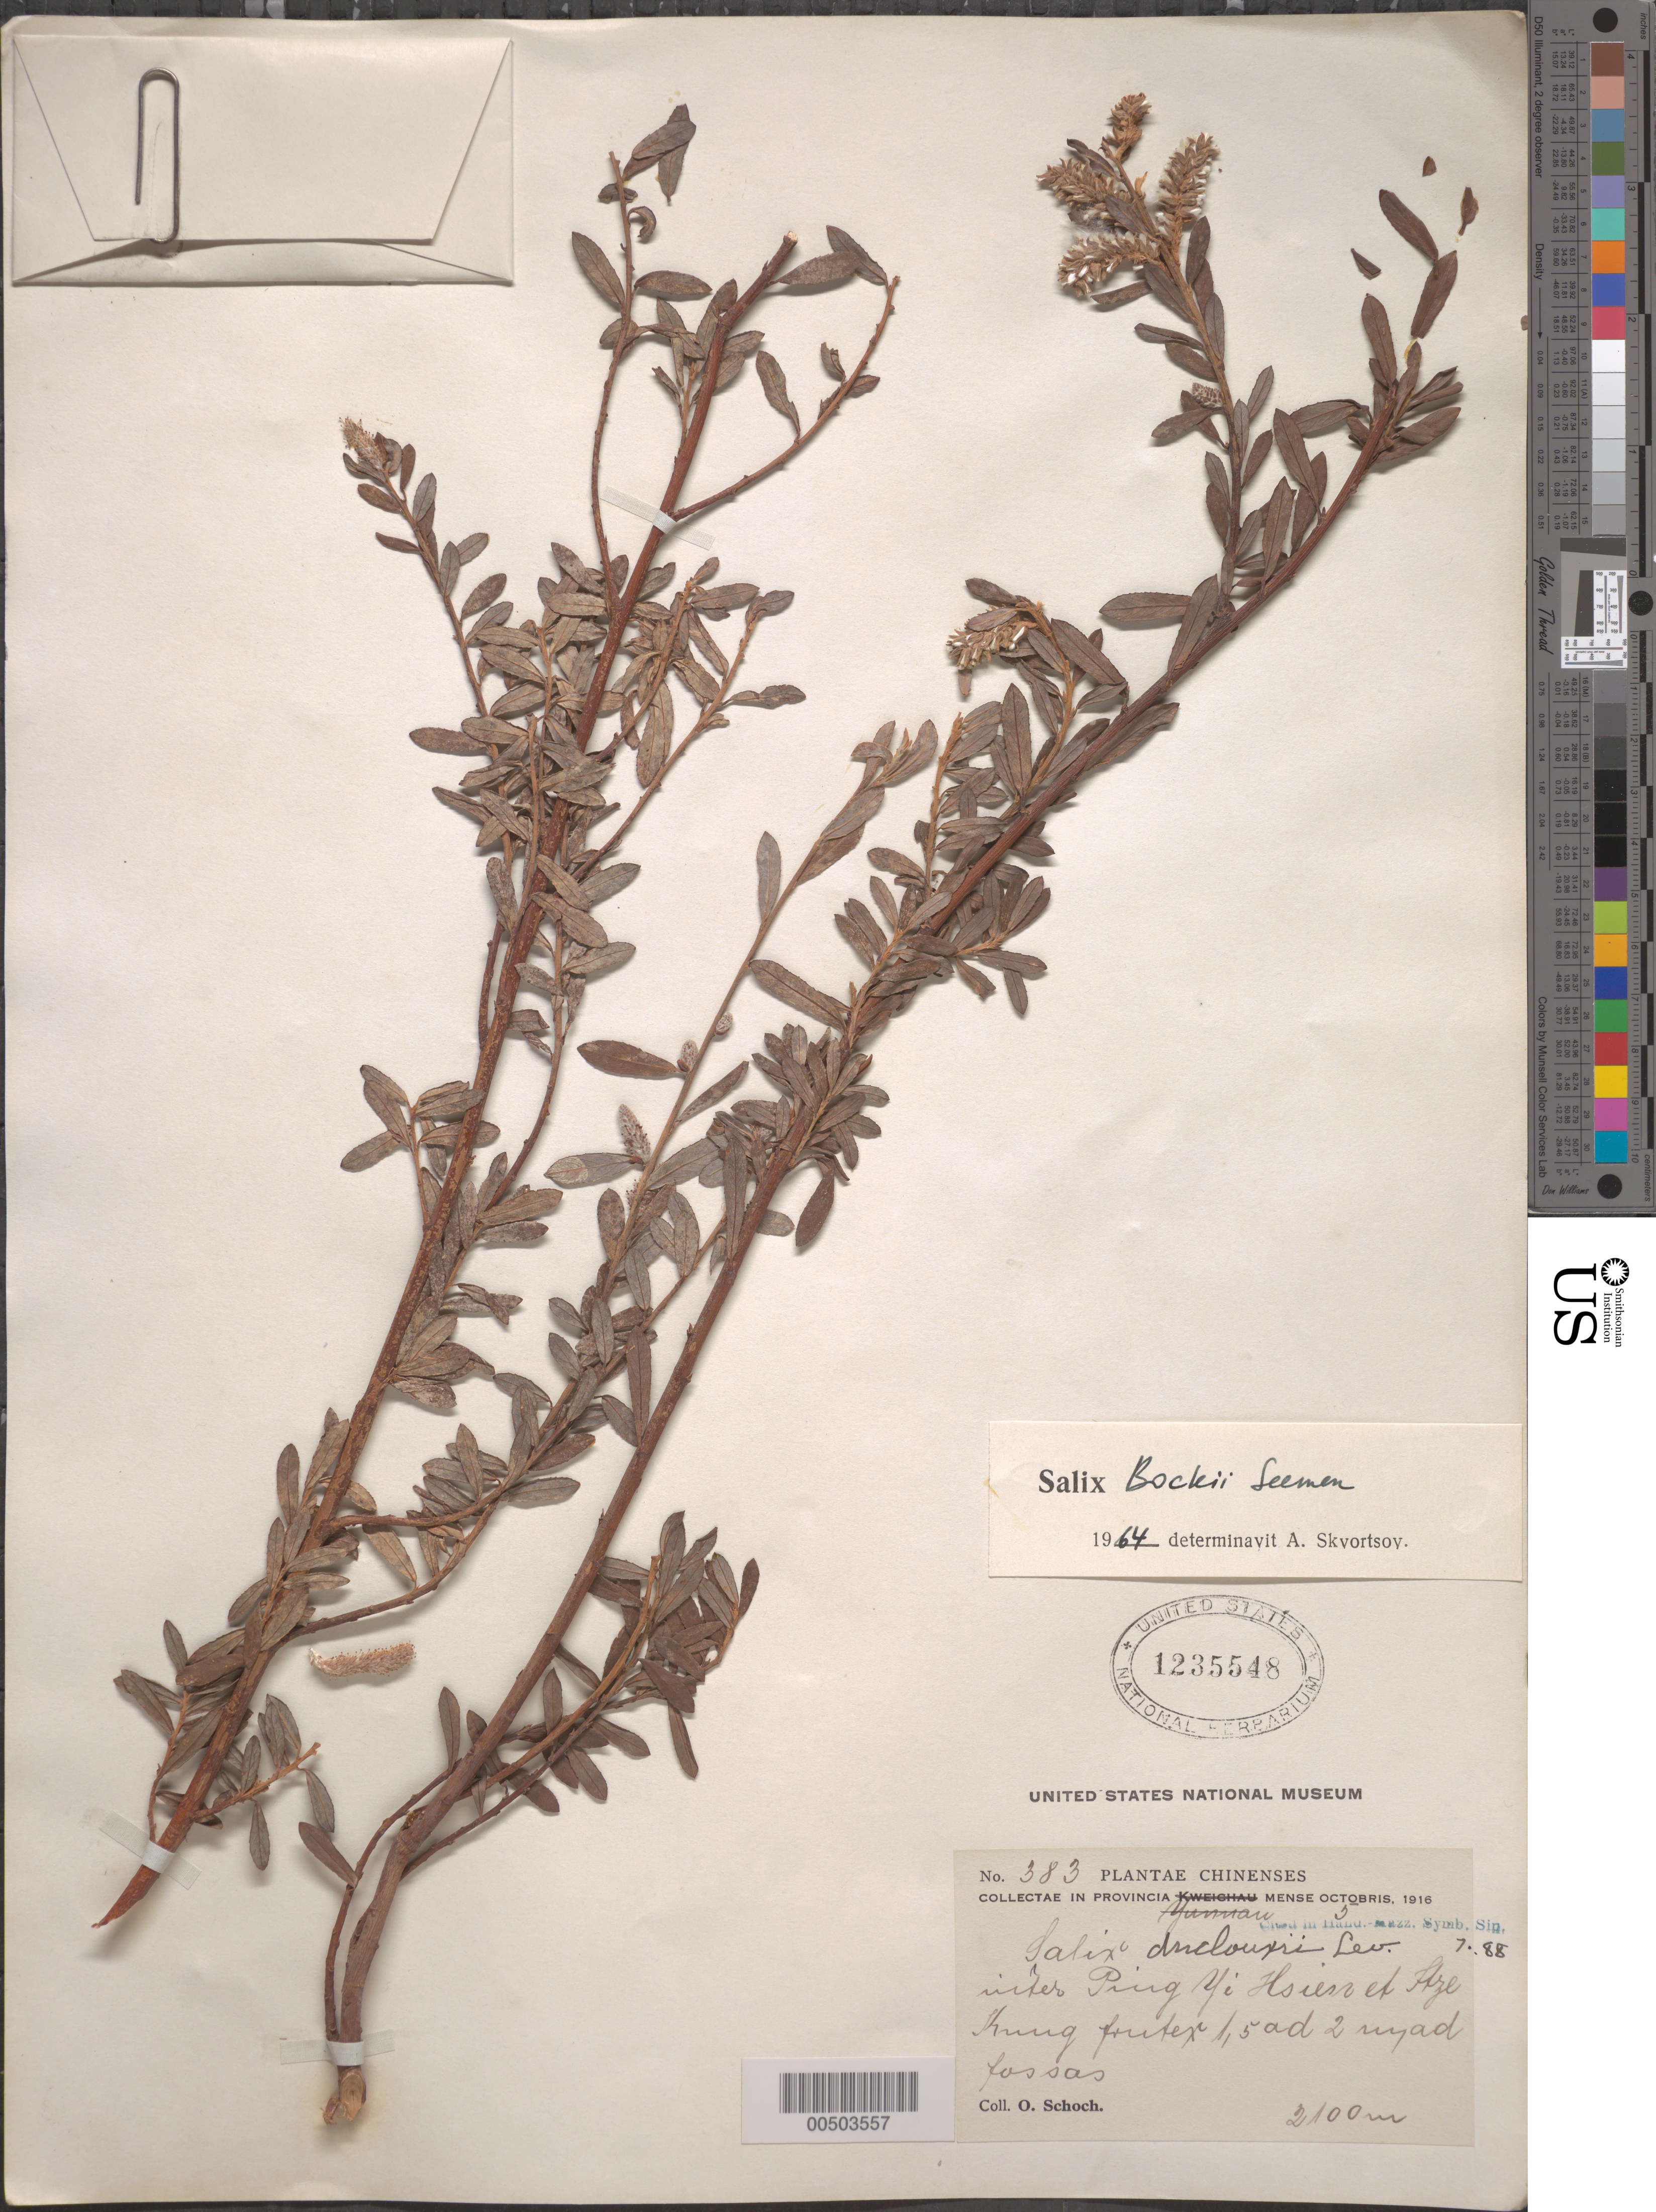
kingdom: Plantae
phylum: Tracheophyta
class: Magnoliopsida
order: Malpighiales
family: Salicaceae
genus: Salix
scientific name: Salix bockii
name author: Seemen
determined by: Skvortsov, A. K.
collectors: O. Schoch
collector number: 383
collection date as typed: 05 Oct 1916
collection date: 1916-10-05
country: China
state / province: Yunnan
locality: Ping Yi District (?)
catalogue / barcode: US 1235548